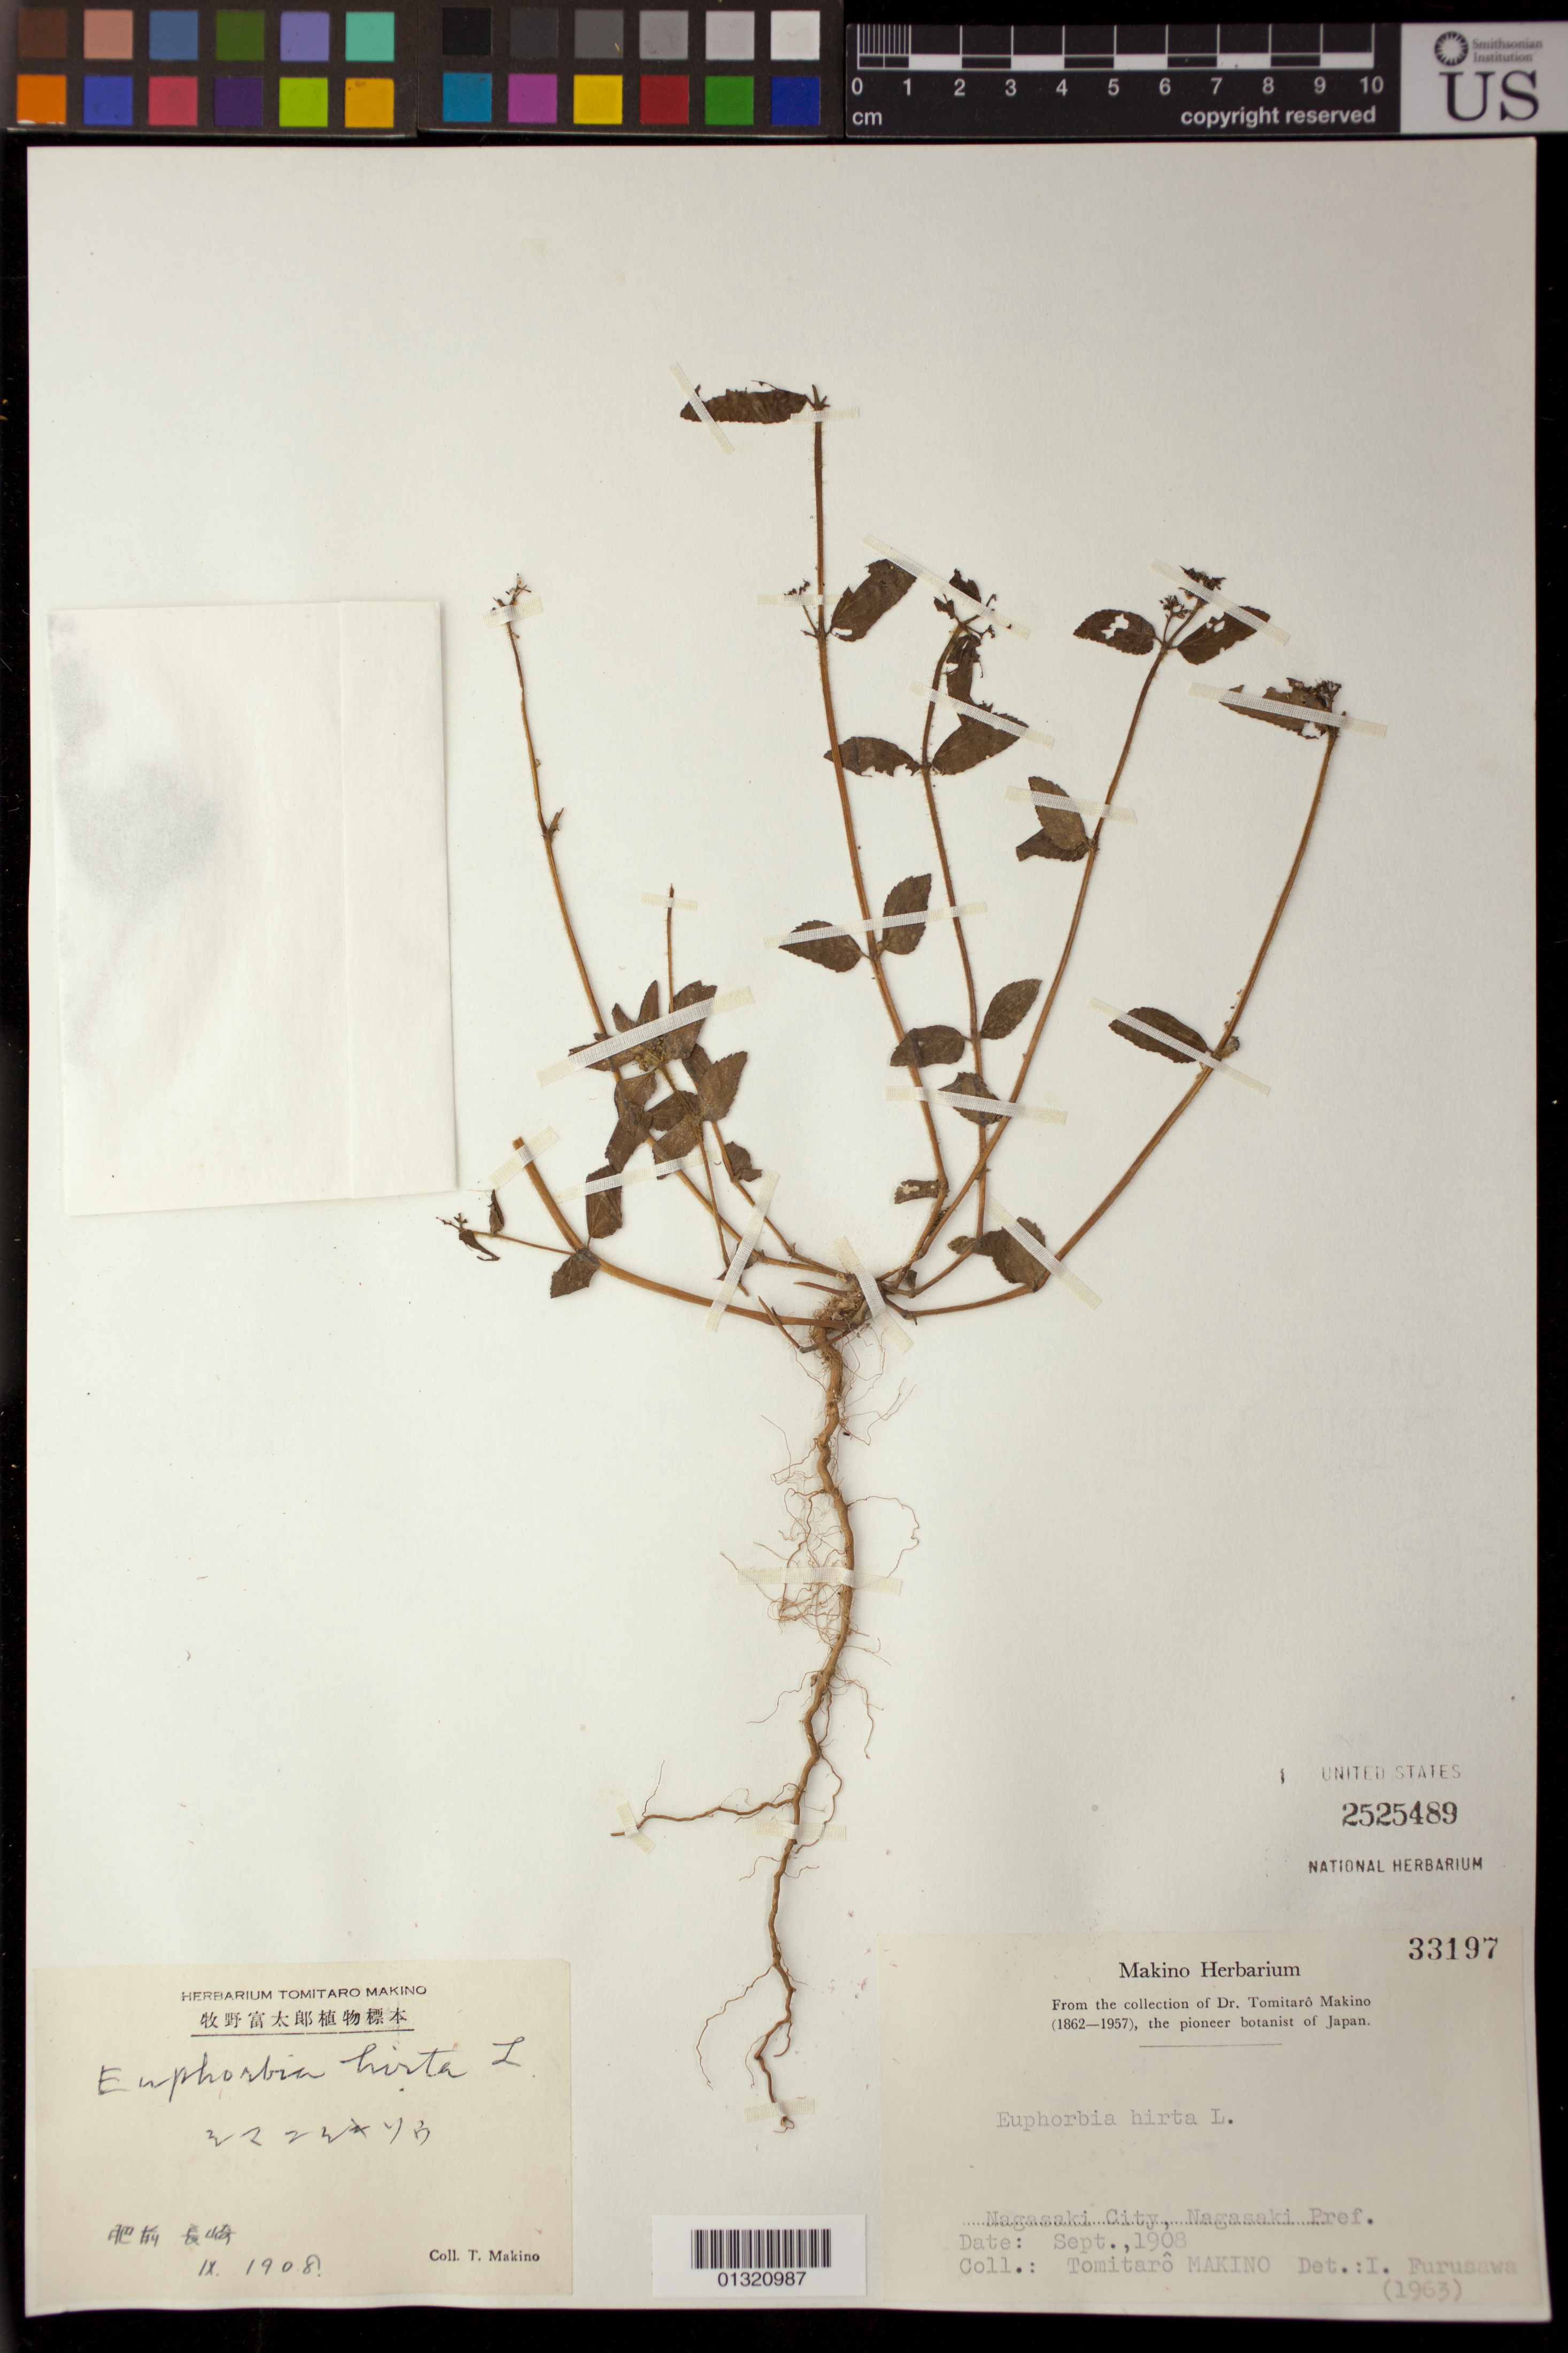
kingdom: Plantae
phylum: Tracheophyta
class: Magnoliopsida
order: Malpighiales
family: Euphorbiaceae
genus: Euphorbia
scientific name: Euphorbia hirta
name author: L.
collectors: T. Makino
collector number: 33197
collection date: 1908-09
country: Japan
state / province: Nagasaki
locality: Nagasaki City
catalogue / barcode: US 2525489